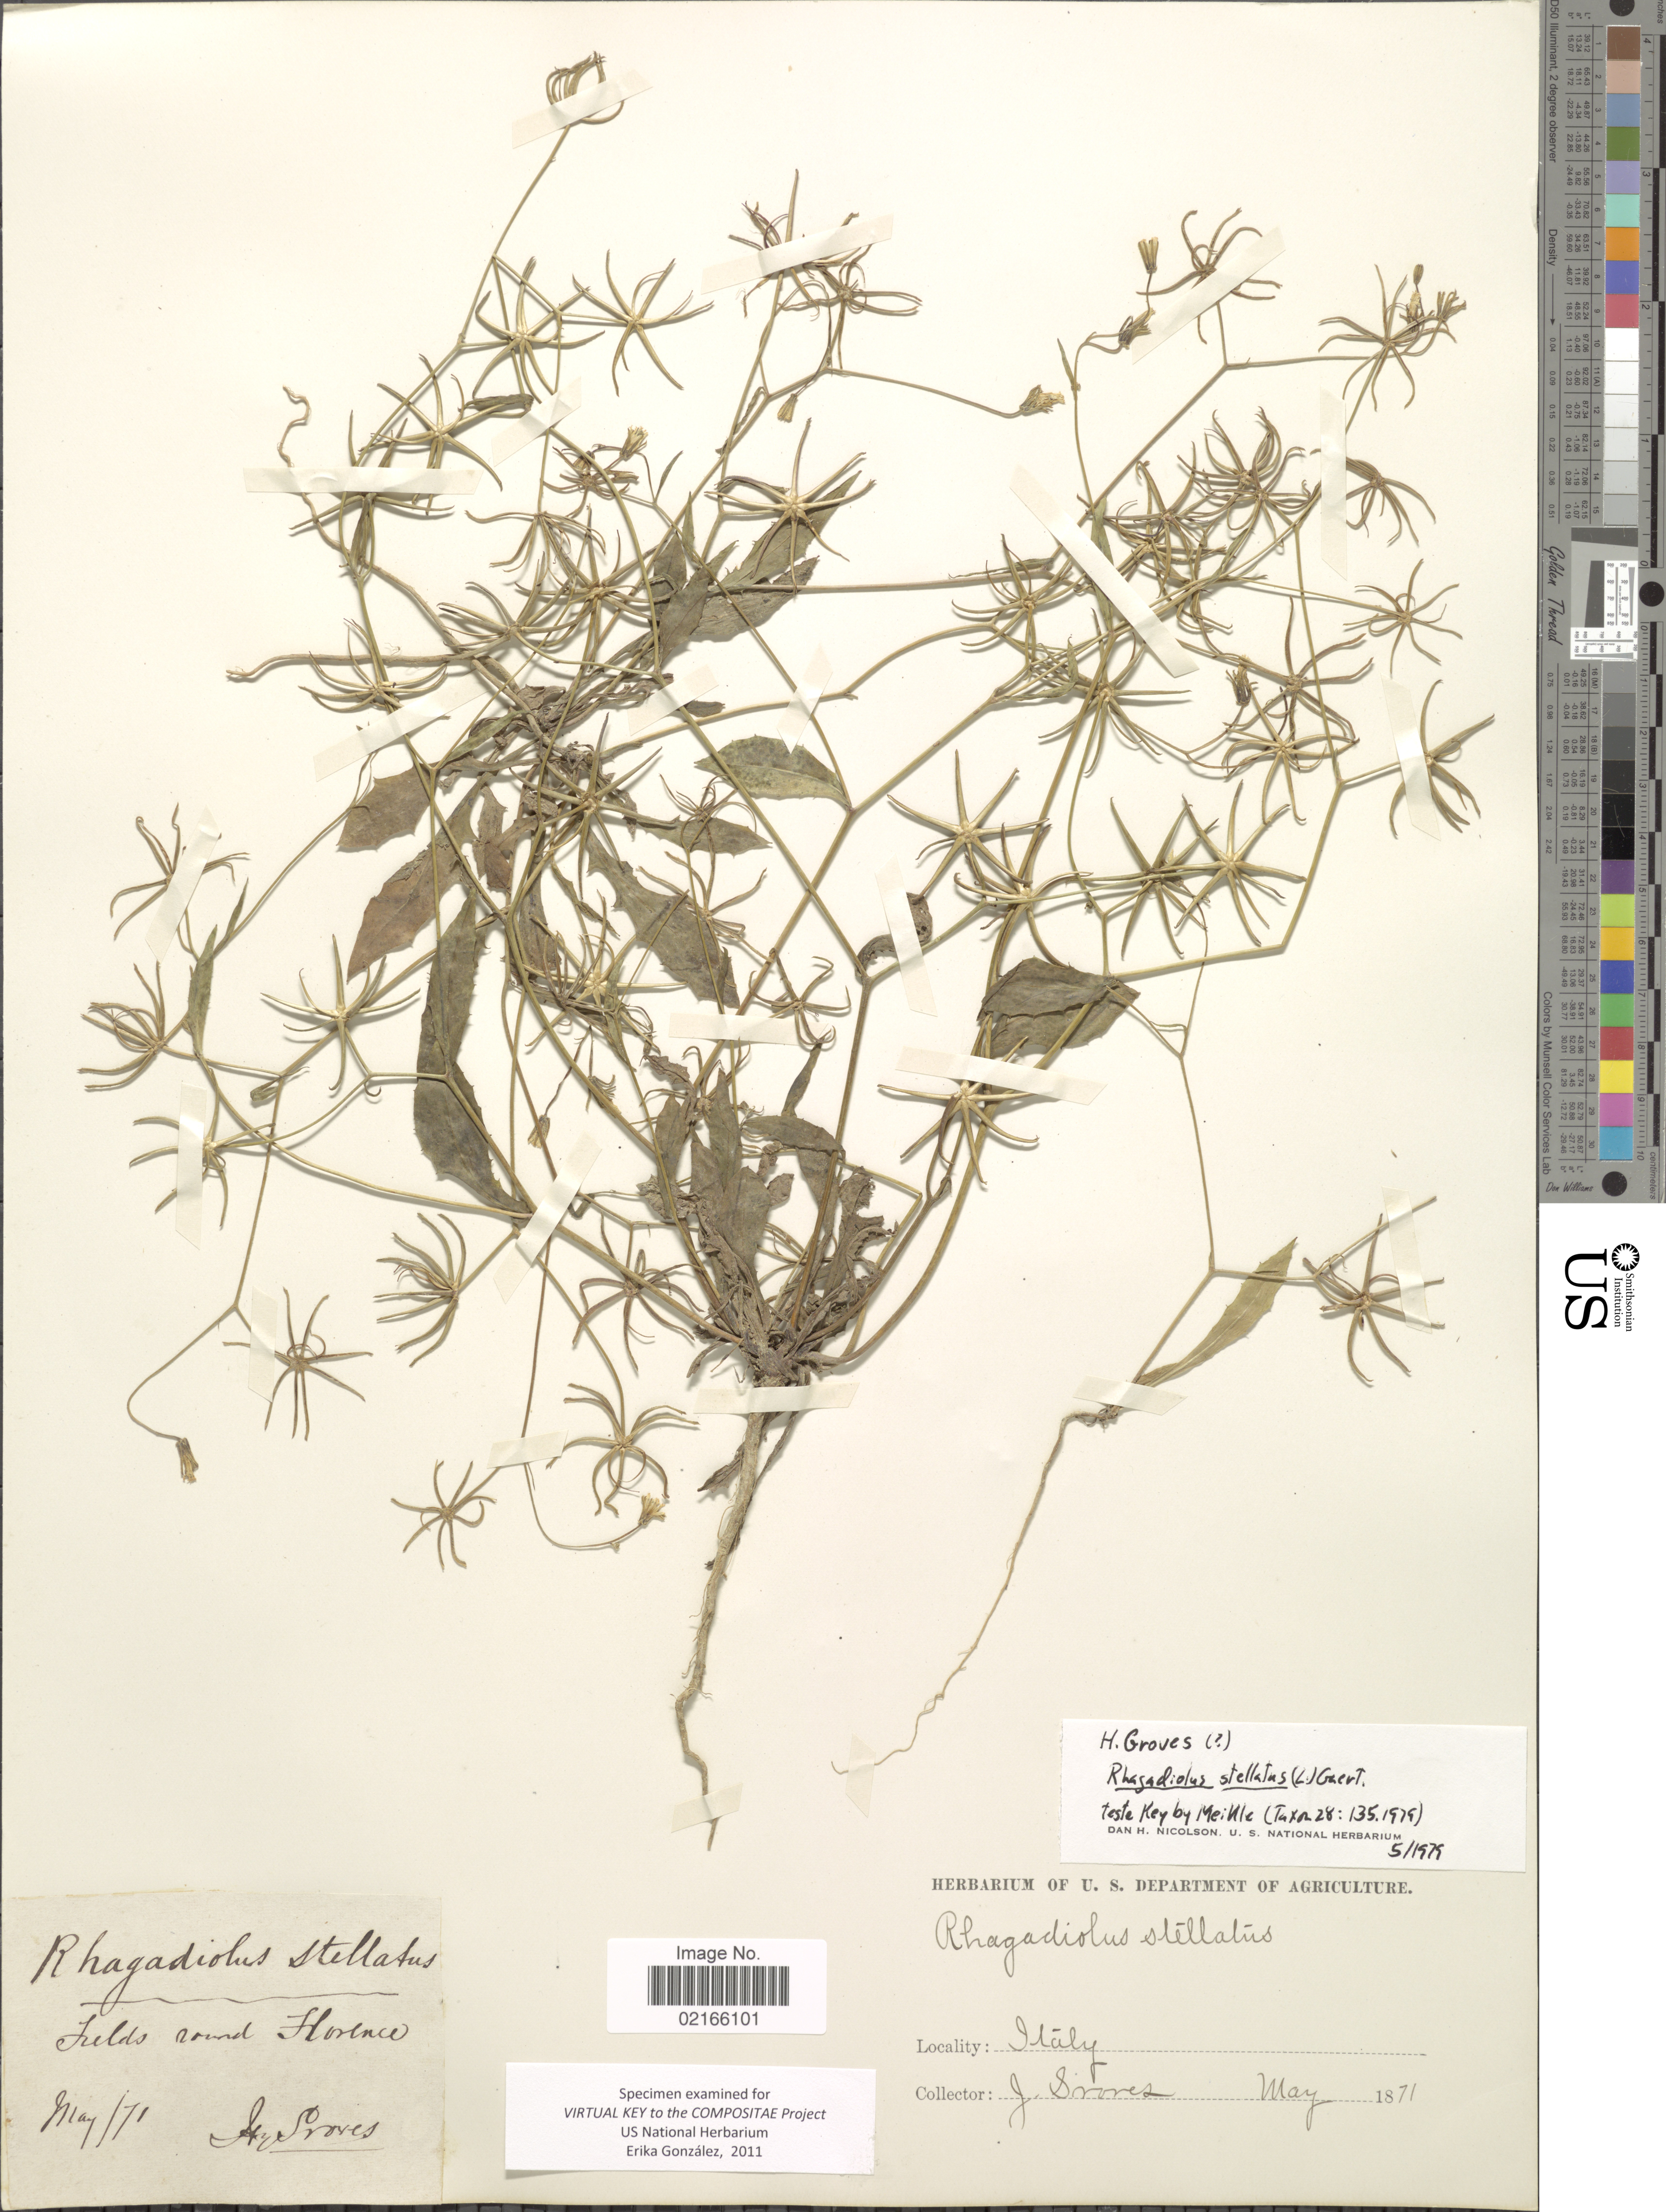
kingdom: Plantae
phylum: Tracheophyta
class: Magnoliopsida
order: Asterales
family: Asteraceae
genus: Rhagadiolus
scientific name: Rhagadiolus stellatus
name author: (L.) Gaertn.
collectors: J. Sroves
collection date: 1871-05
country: Italy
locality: Fields round Florence